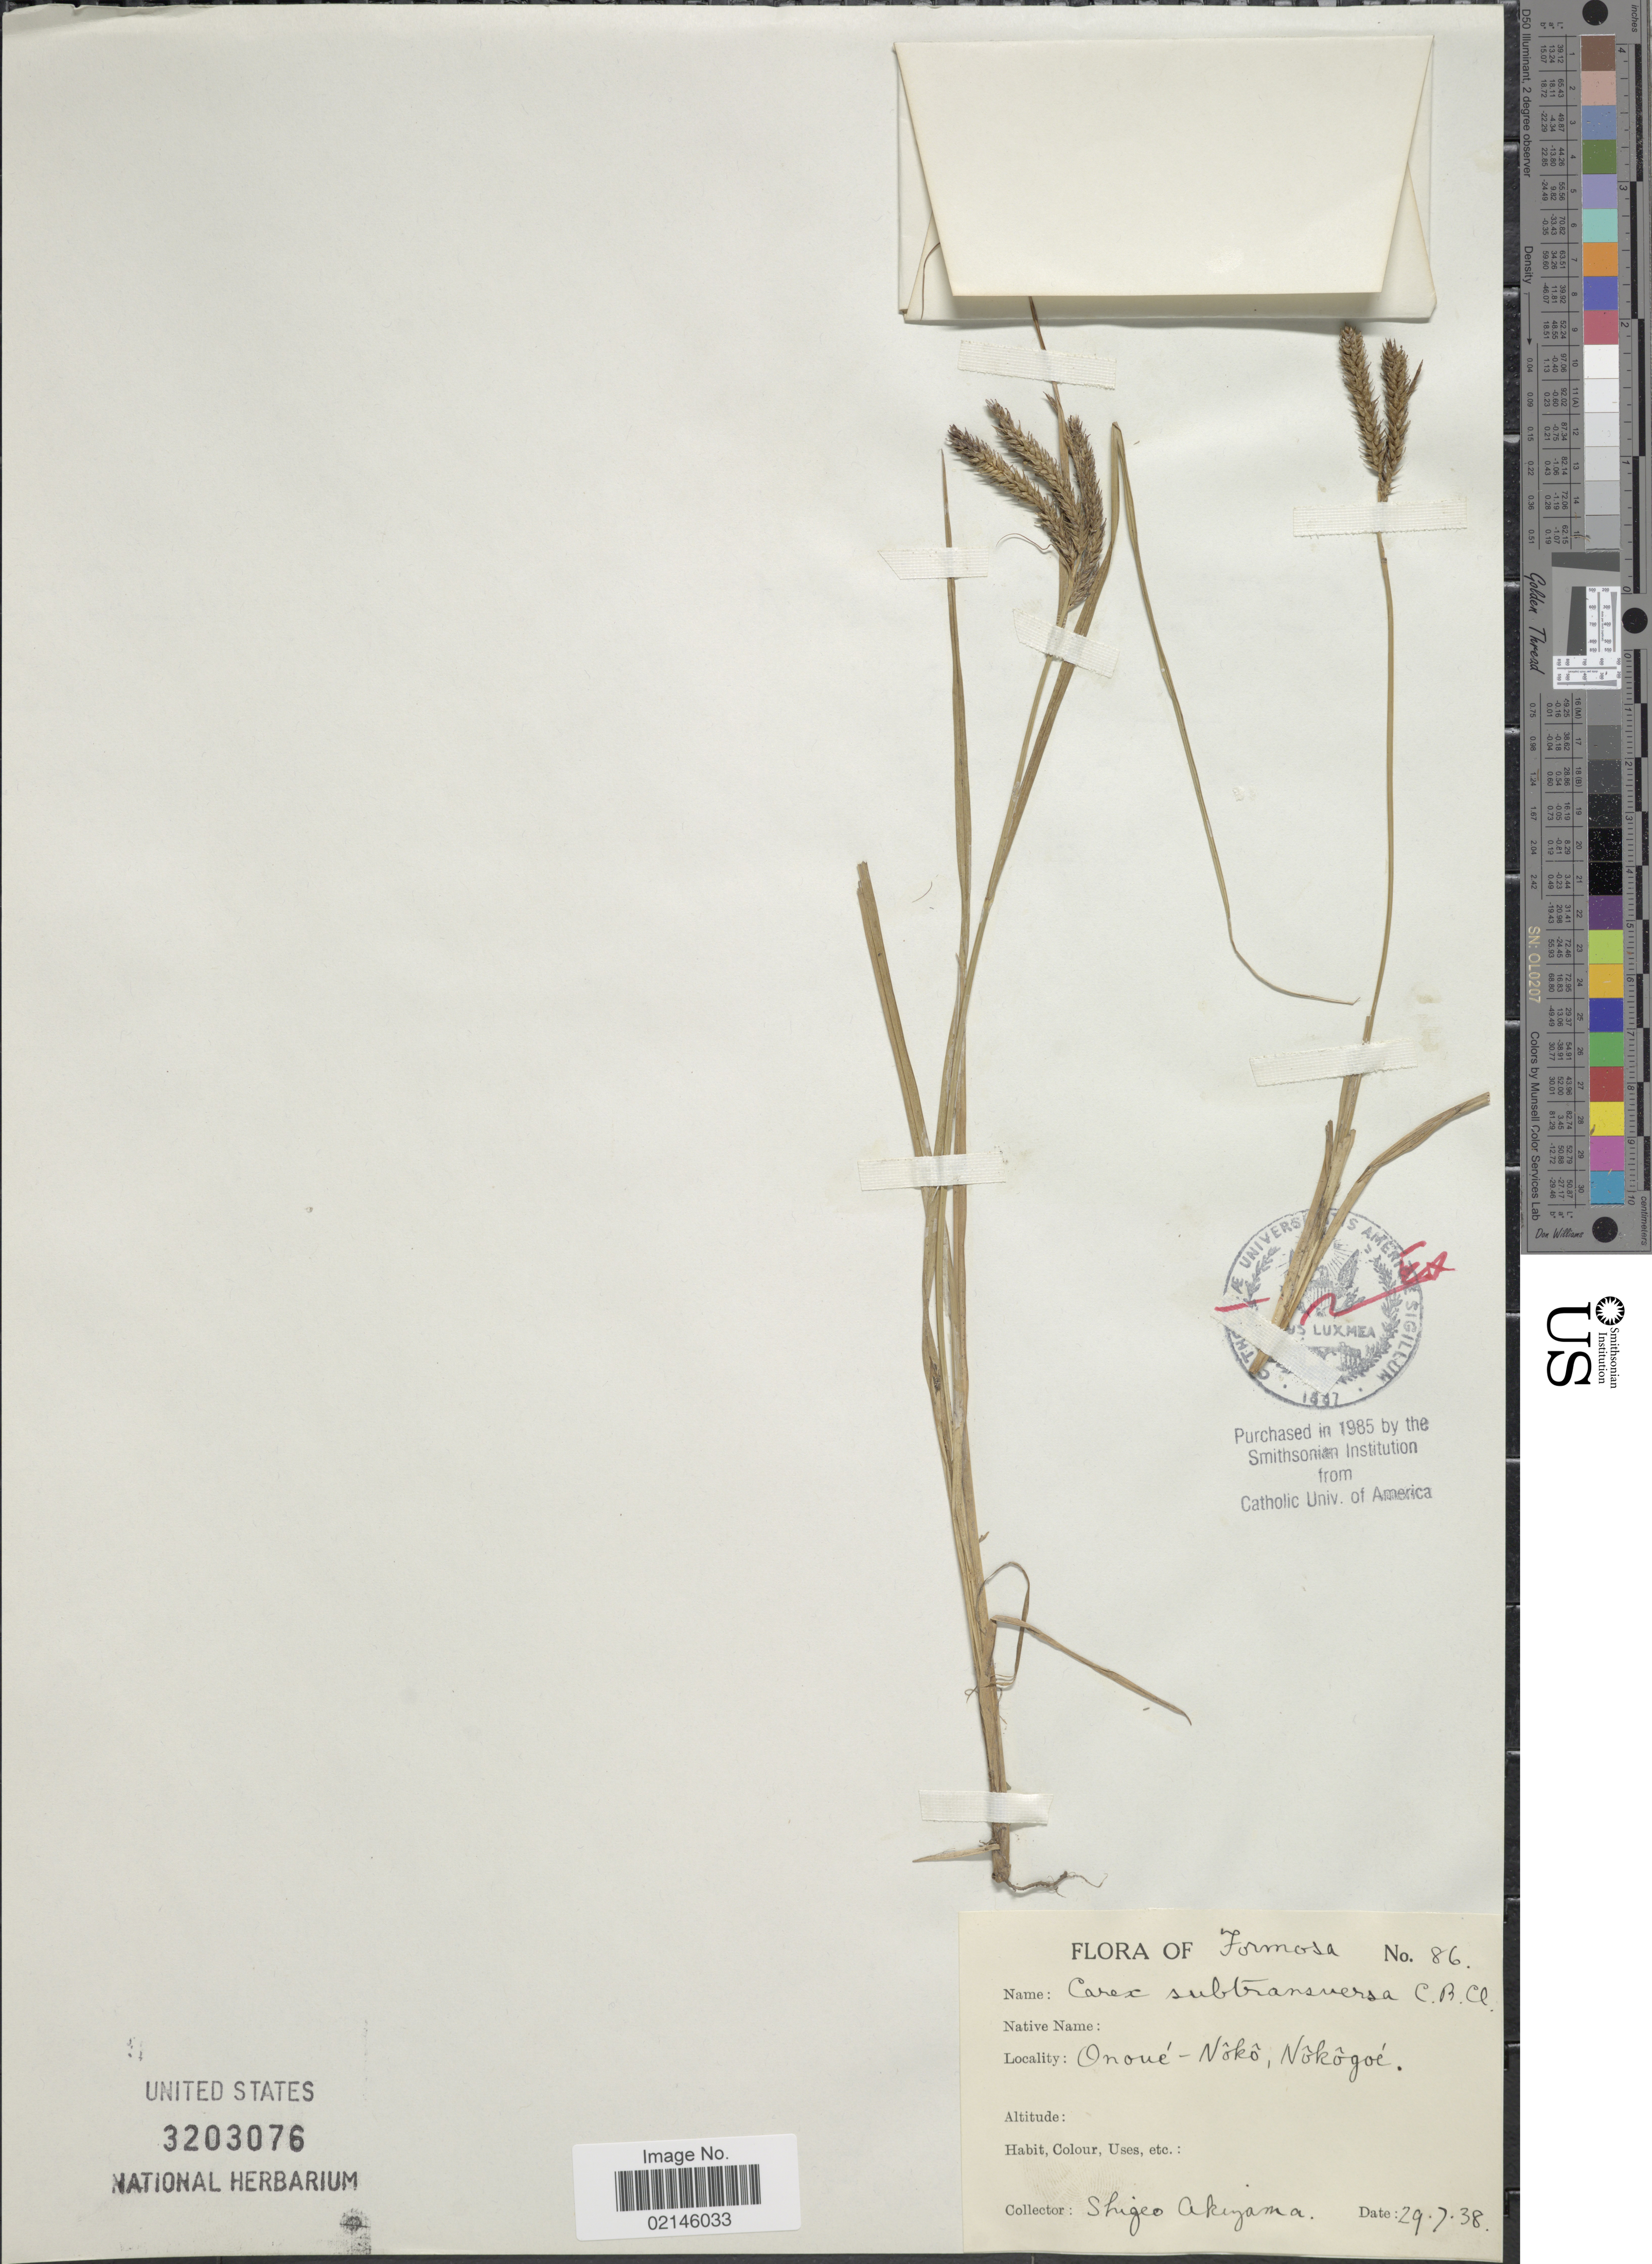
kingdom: Plantae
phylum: Tracheophyta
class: Liliopsida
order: Poales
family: Cyperaceae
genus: Carex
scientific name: Carex subtransversa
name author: C.B. Clarke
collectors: Shinobu Akiyama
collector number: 86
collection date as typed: Transcribed d/m/y: 29/7/38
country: Taiwan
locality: Formosa. Onoué-Nôkô, Nôkôgoé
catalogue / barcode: US 3203076